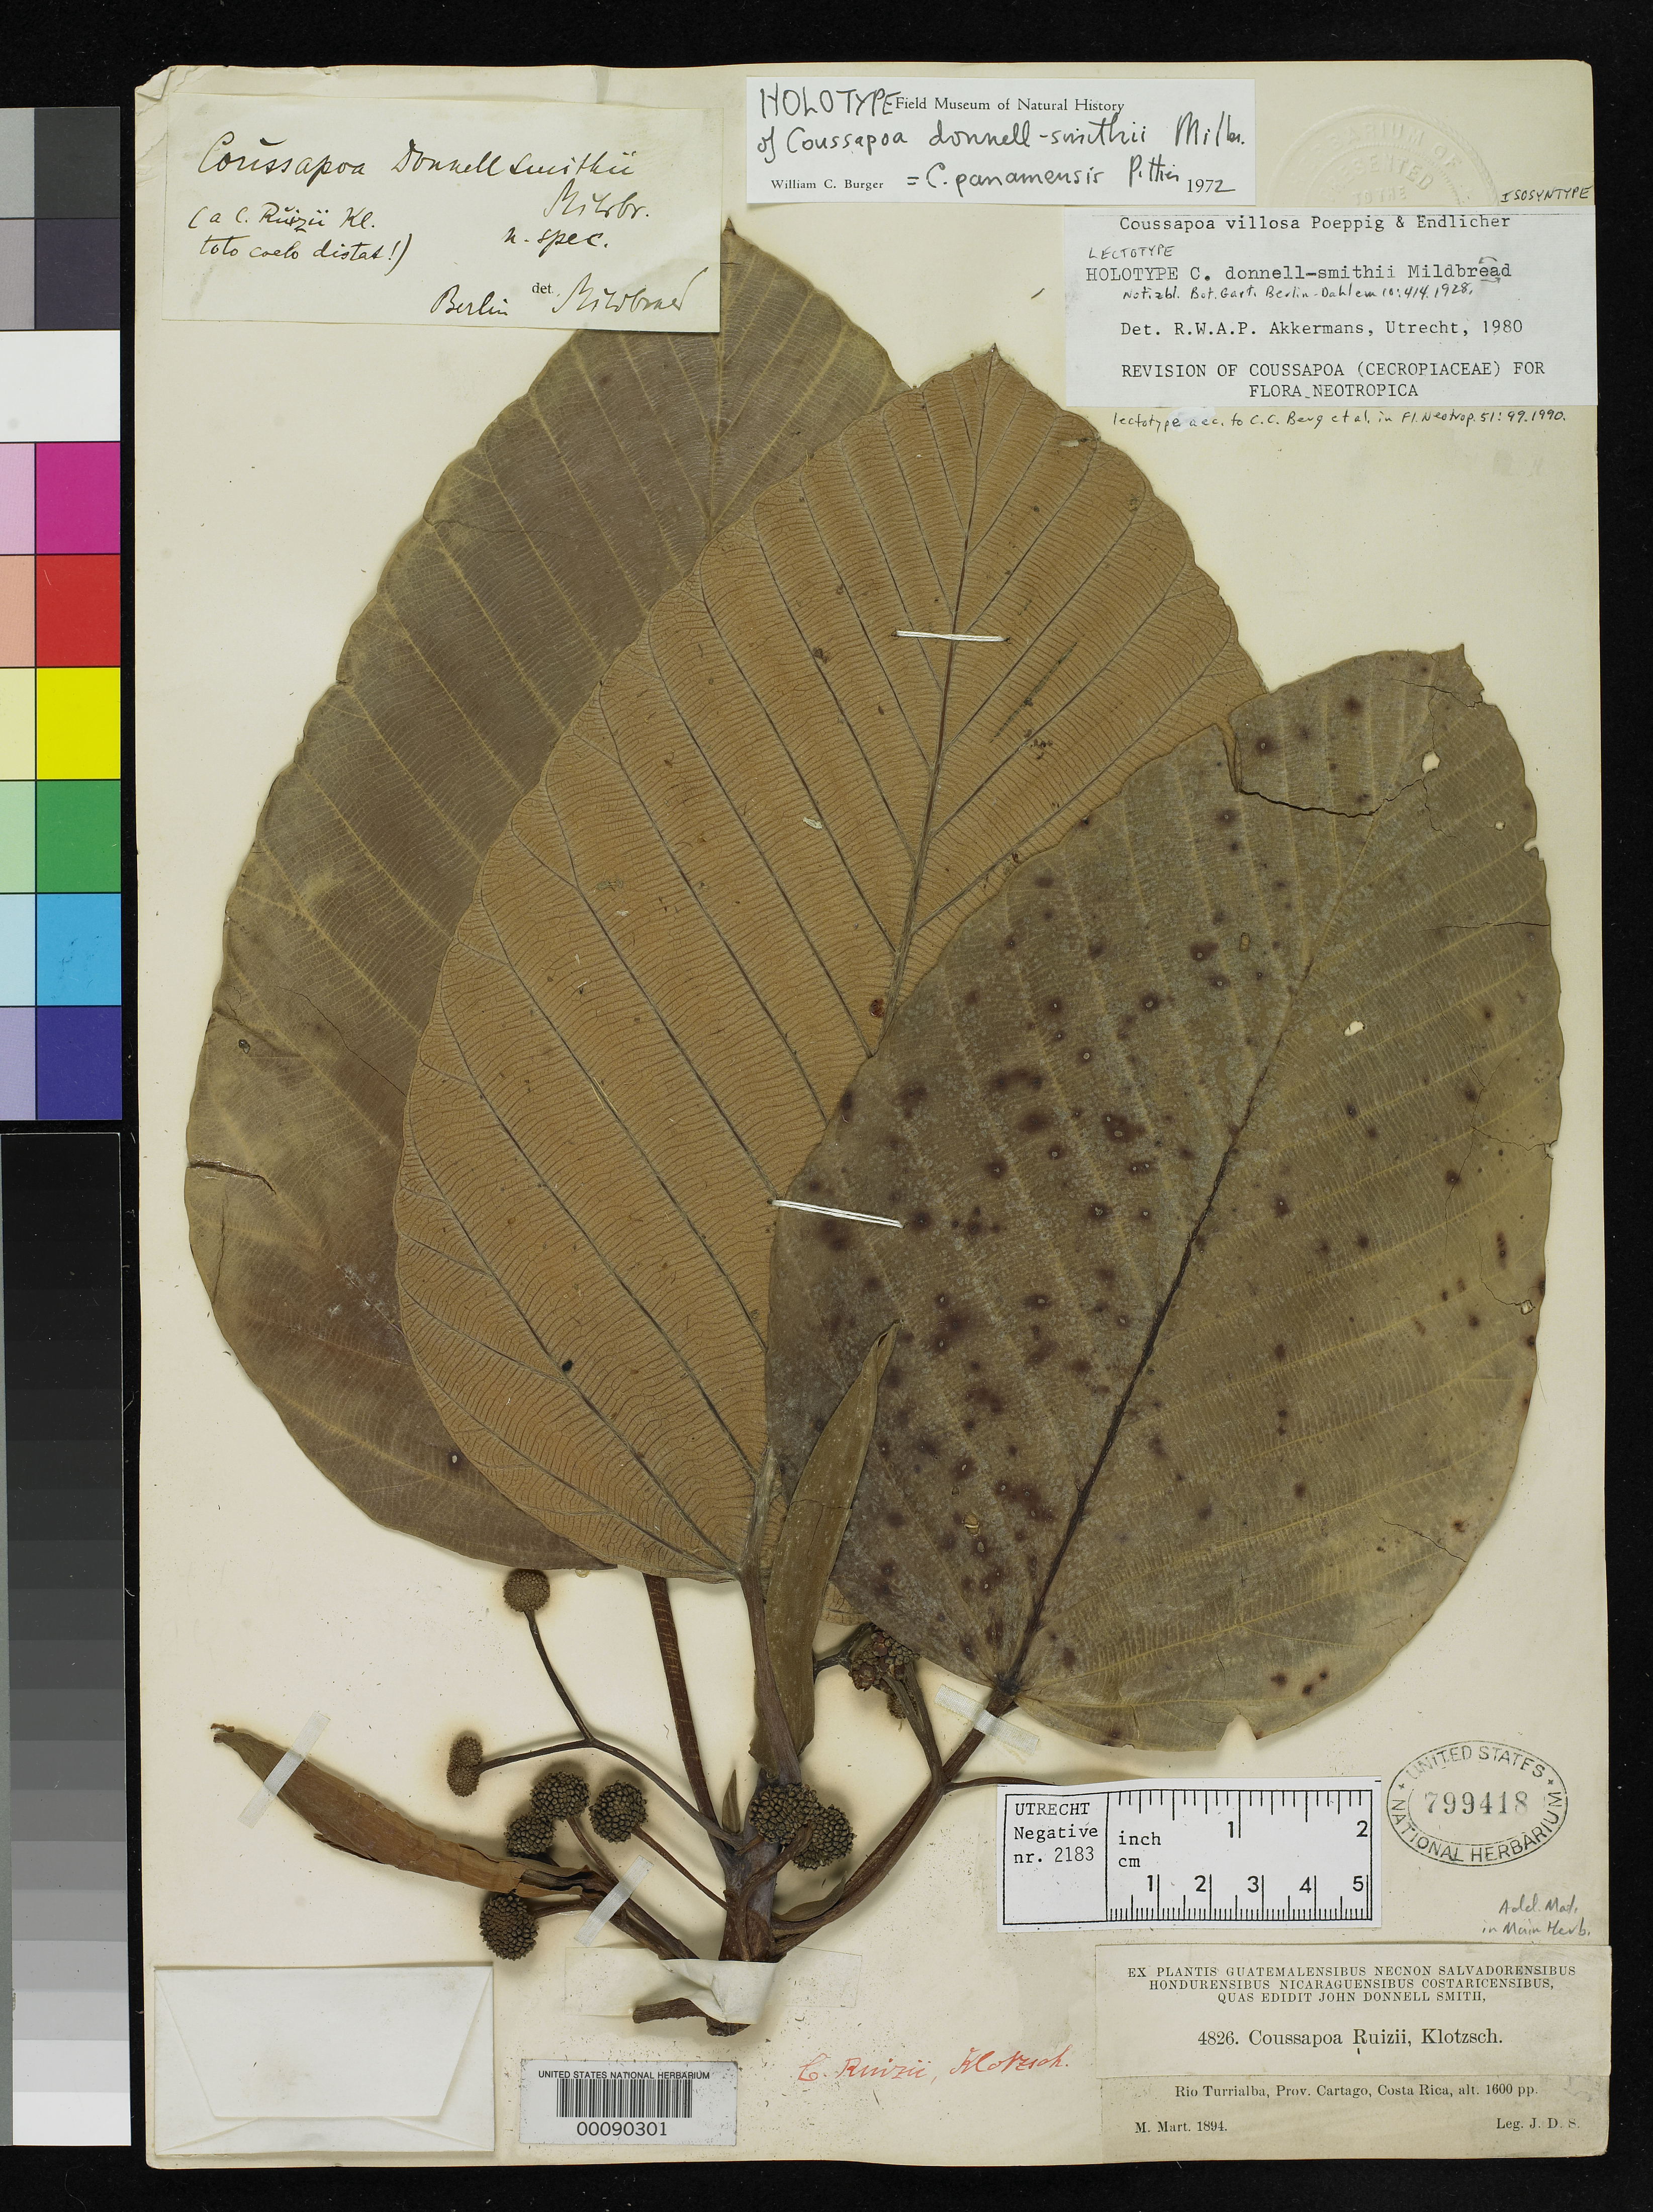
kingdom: Plantae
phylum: Tracheophyta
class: Magnoliopsida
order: Rosales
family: Urticaceae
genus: Coussapoa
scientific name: Coussapoa donnell-smithii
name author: Mildbr.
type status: Lectotype; Isosyntype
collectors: J. Donnell Smith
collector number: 4826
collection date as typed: Mar 1894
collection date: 1894-03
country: Costa Rica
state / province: Cartago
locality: Rio Turrialba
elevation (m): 1600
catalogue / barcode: US 799418